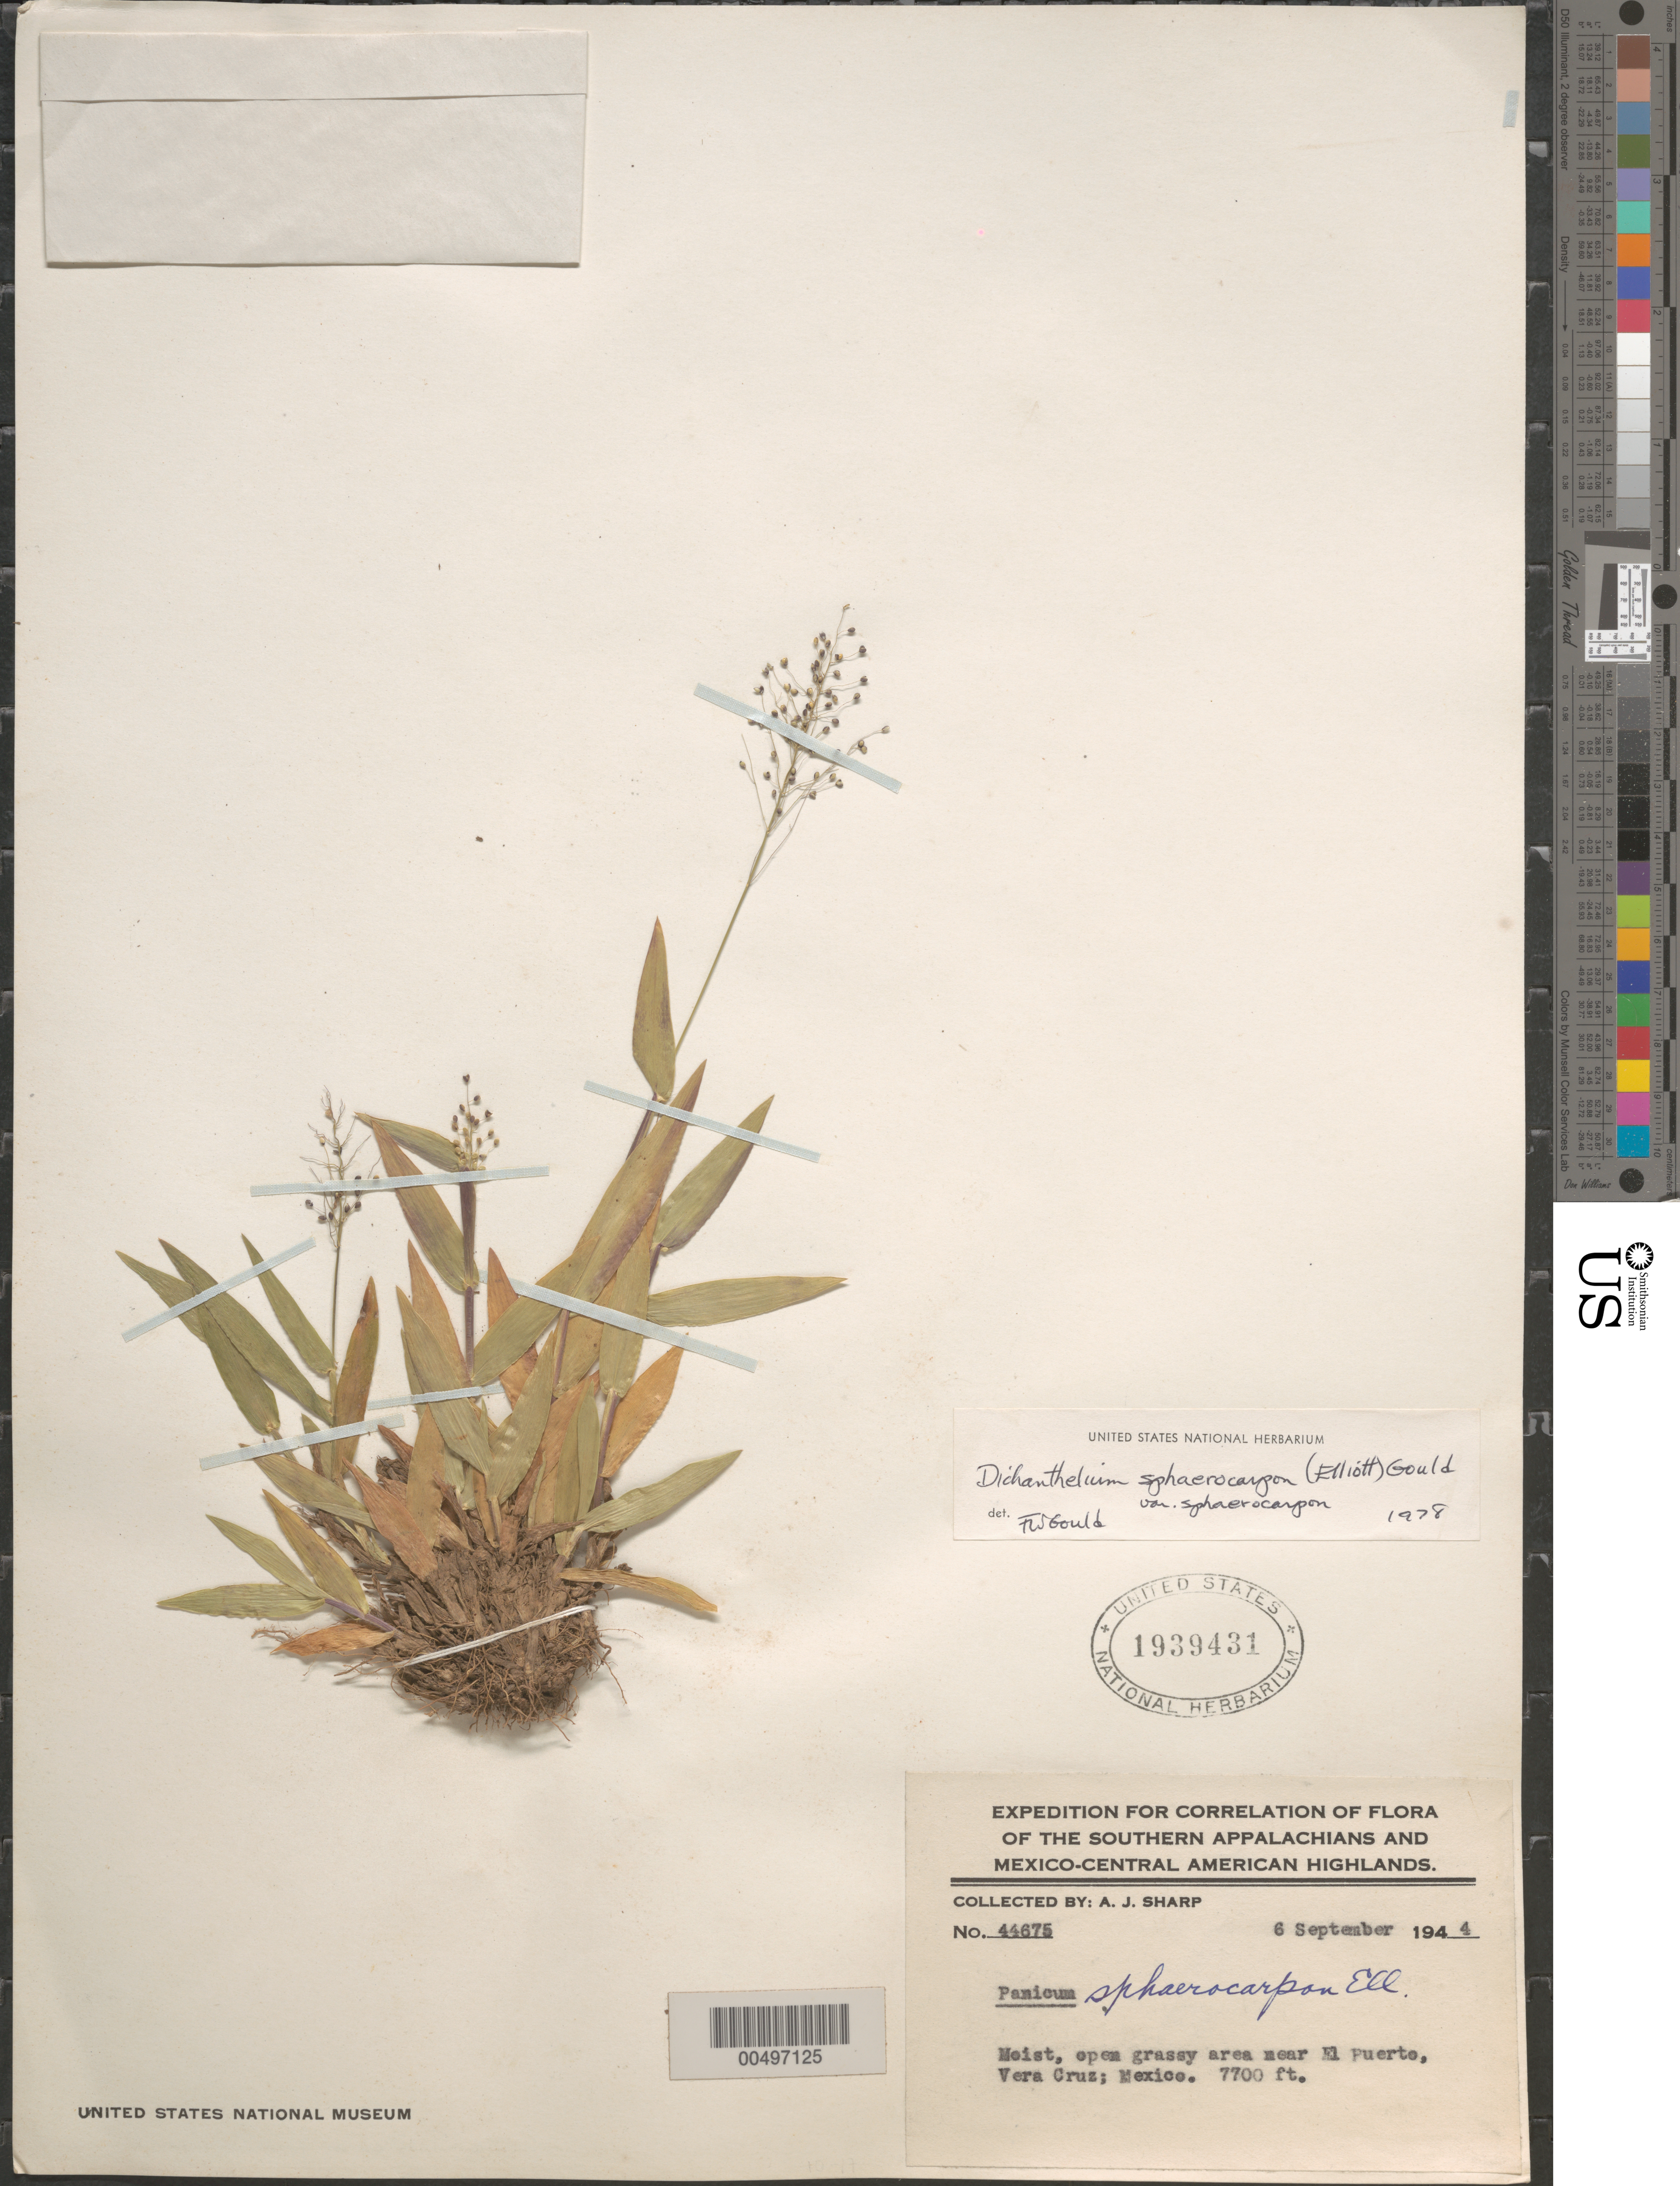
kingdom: Plantae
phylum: Tracheophyta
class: Liliopsida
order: Poales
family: Poaceae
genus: Dichanthelium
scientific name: Dichanthelium sphaerocarpon var. sphaerocarpon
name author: (Elliott) Gould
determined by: Gould, F. W.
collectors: A. J. Sharp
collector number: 44675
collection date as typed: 6 Sep 1944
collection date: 1944-09-06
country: Mexico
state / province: Veracruz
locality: Near El Puerte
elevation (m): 2347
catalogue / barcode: US 1939431